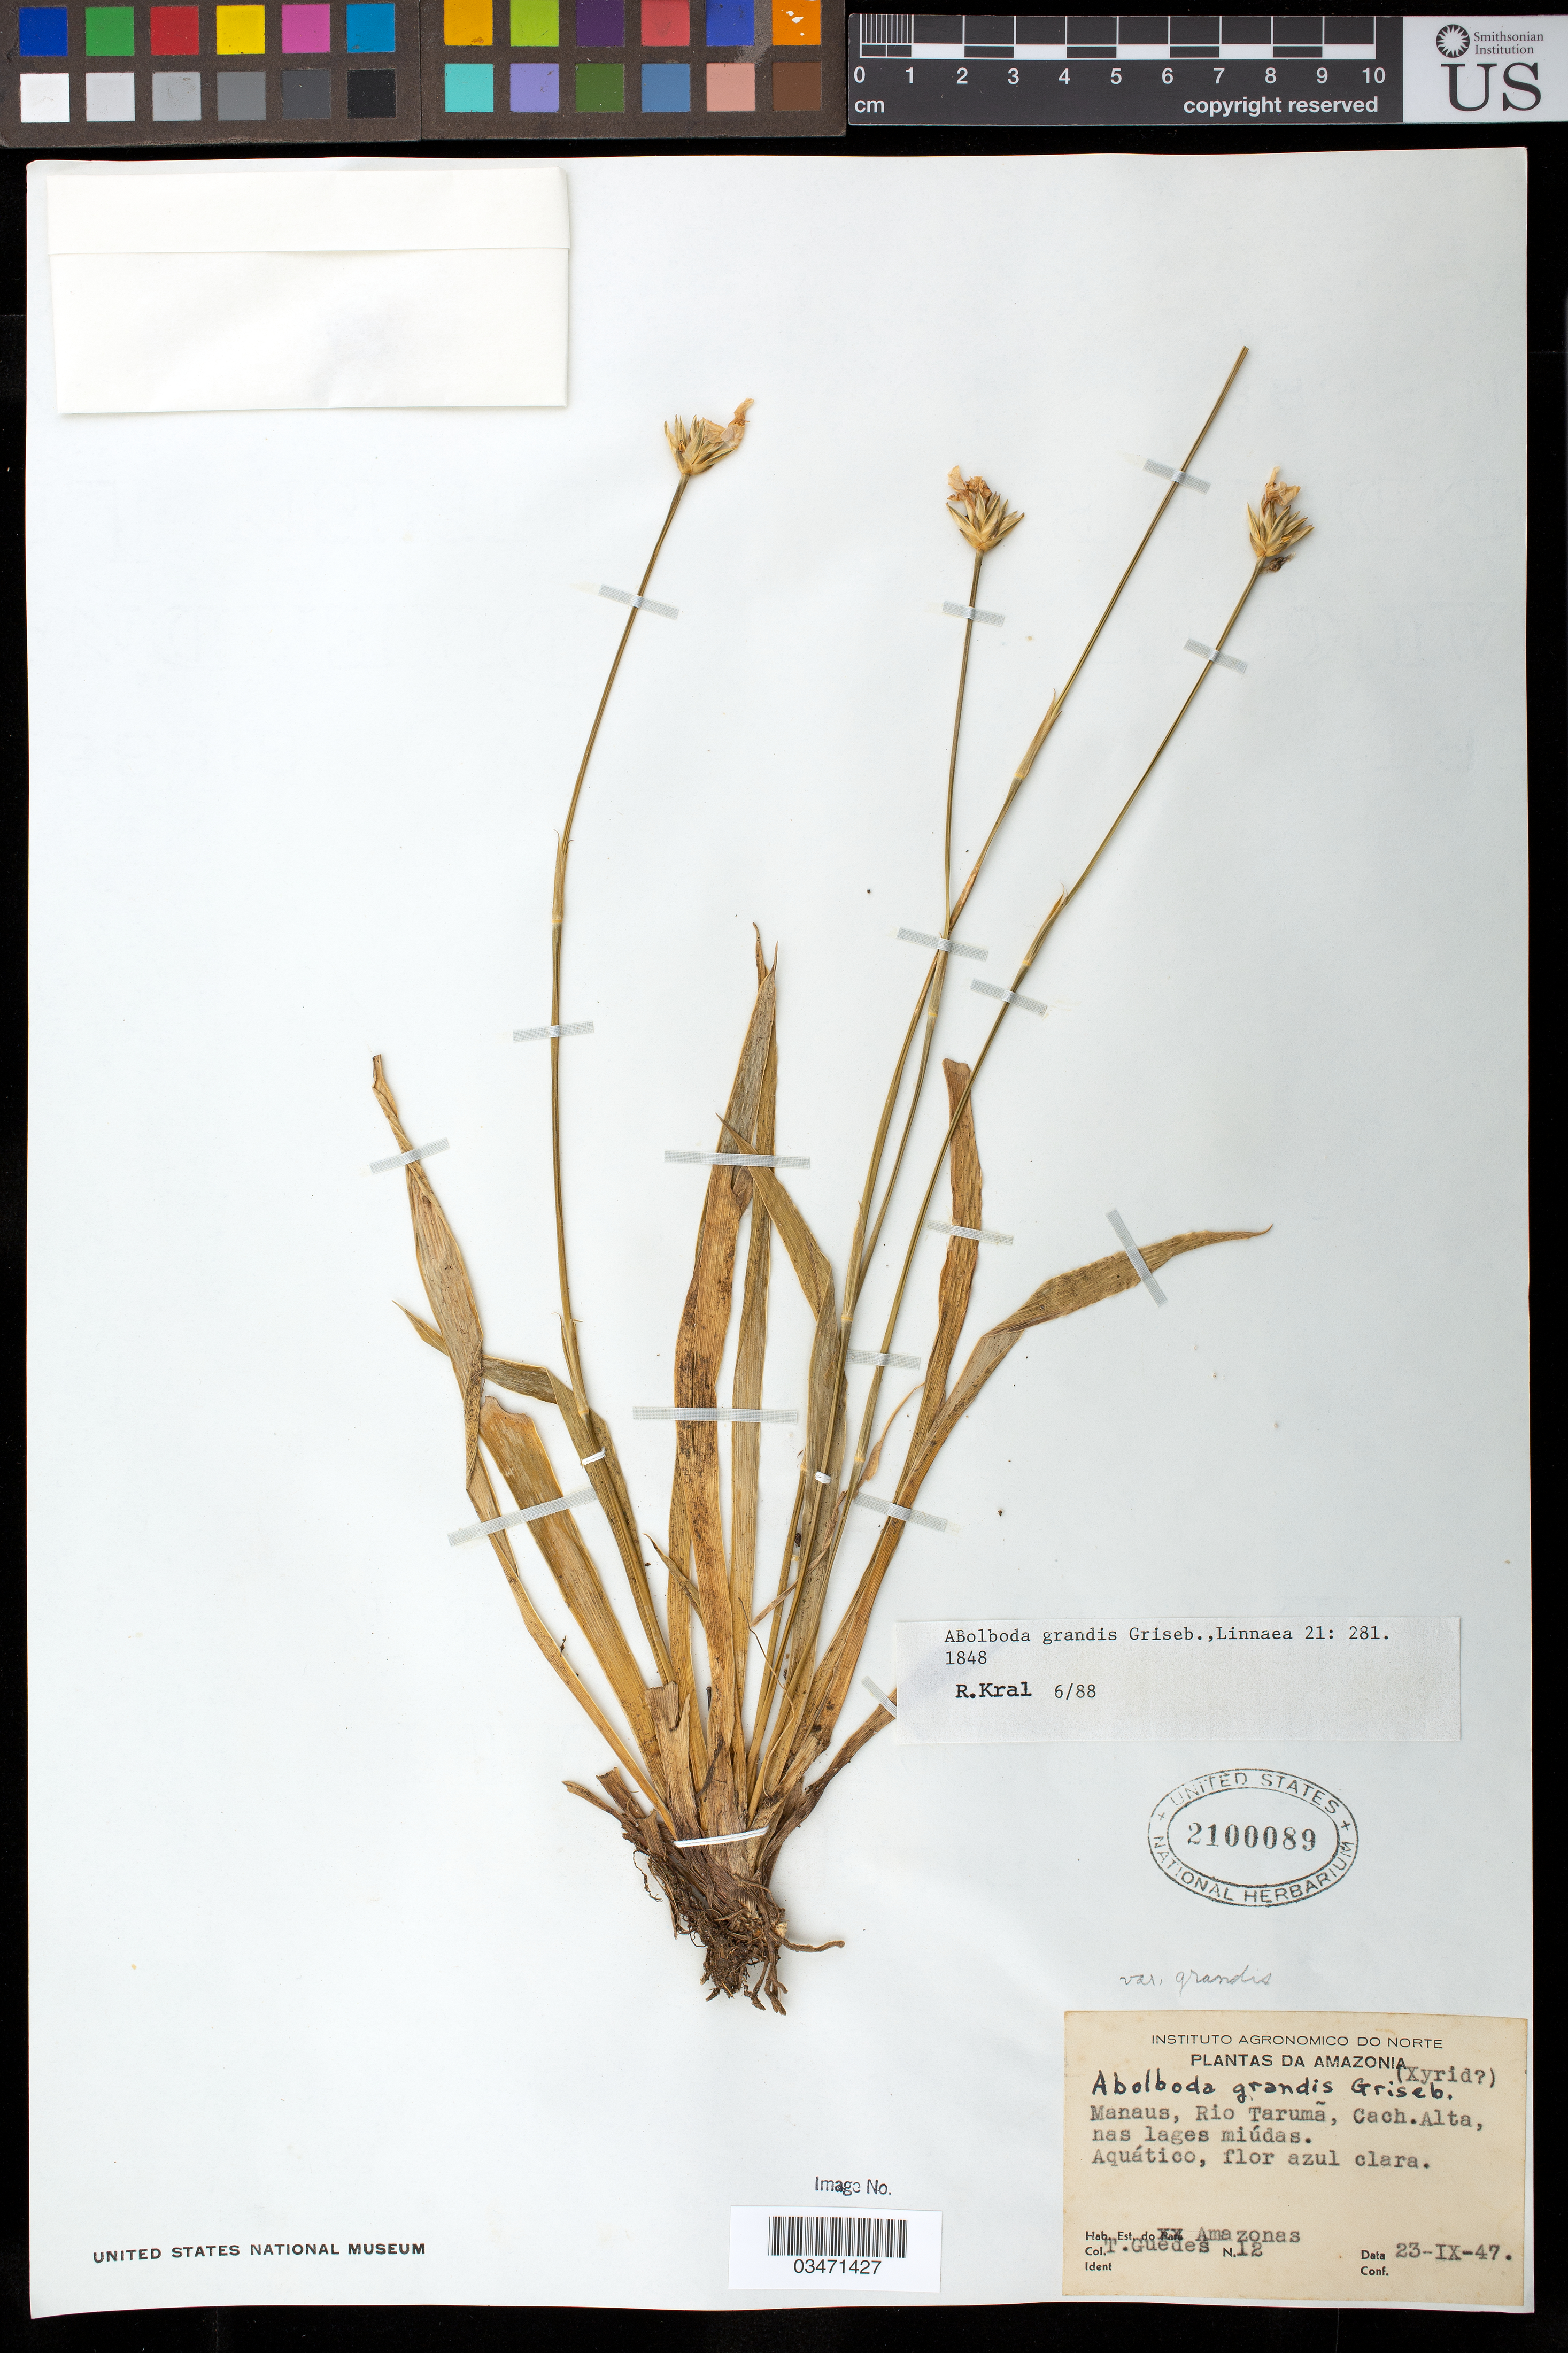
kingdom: Plantae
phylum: Tracheophyta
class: Liliopsida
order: Poales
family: Xyridaceae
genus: Abolboda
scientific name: Abolboda grandis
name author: Griseb.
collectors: T. Guedes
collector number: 12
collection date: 1947-09-23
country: Brazil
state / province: Amazônas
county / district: Manaus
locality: Rio Taruma, Cach. Alta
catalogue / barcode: US 2100089